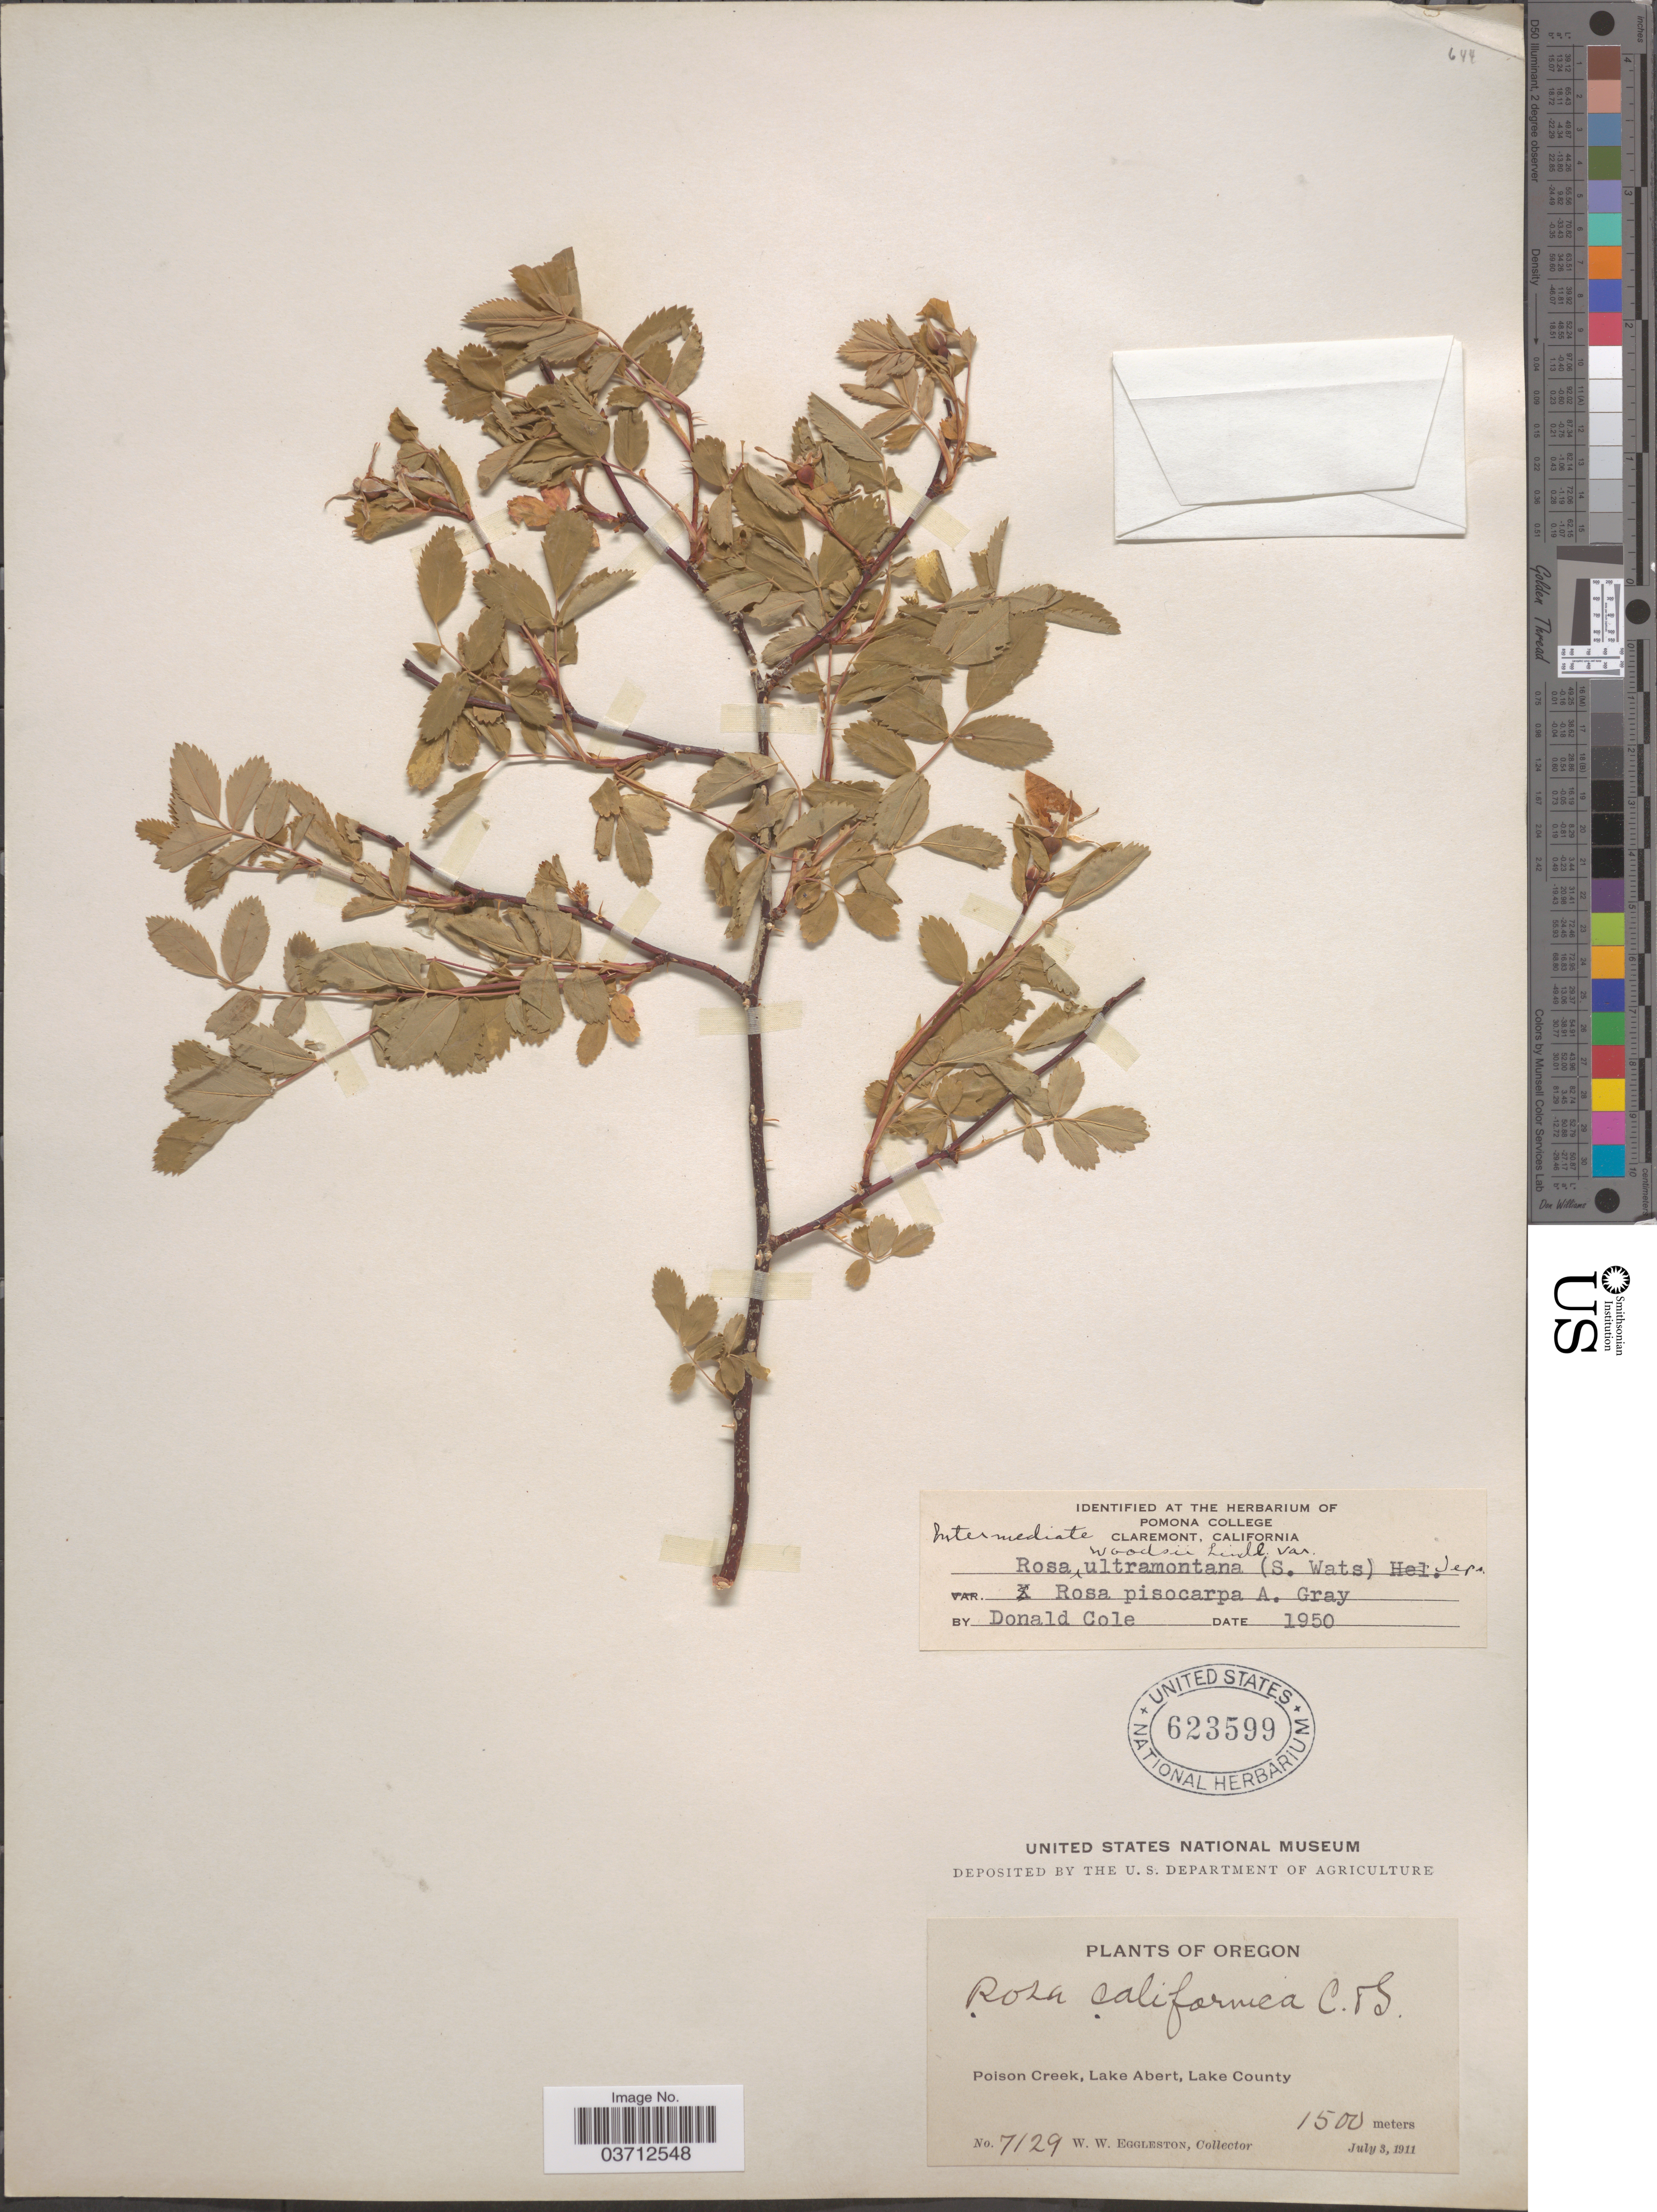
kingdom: Plantae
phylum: Tracheophyta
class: Magnoliopsida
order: Rosales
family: Rosaceae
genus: Rosa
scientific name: Rosa woodsii var. ultramontana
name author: Lindl.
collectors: W. W. Eggleston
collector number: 7129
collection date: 1911-07-03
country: United States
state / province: Oregon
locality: Poison Creek, Lake Abert, Lake County.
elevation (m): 1500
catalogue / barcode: US 623599